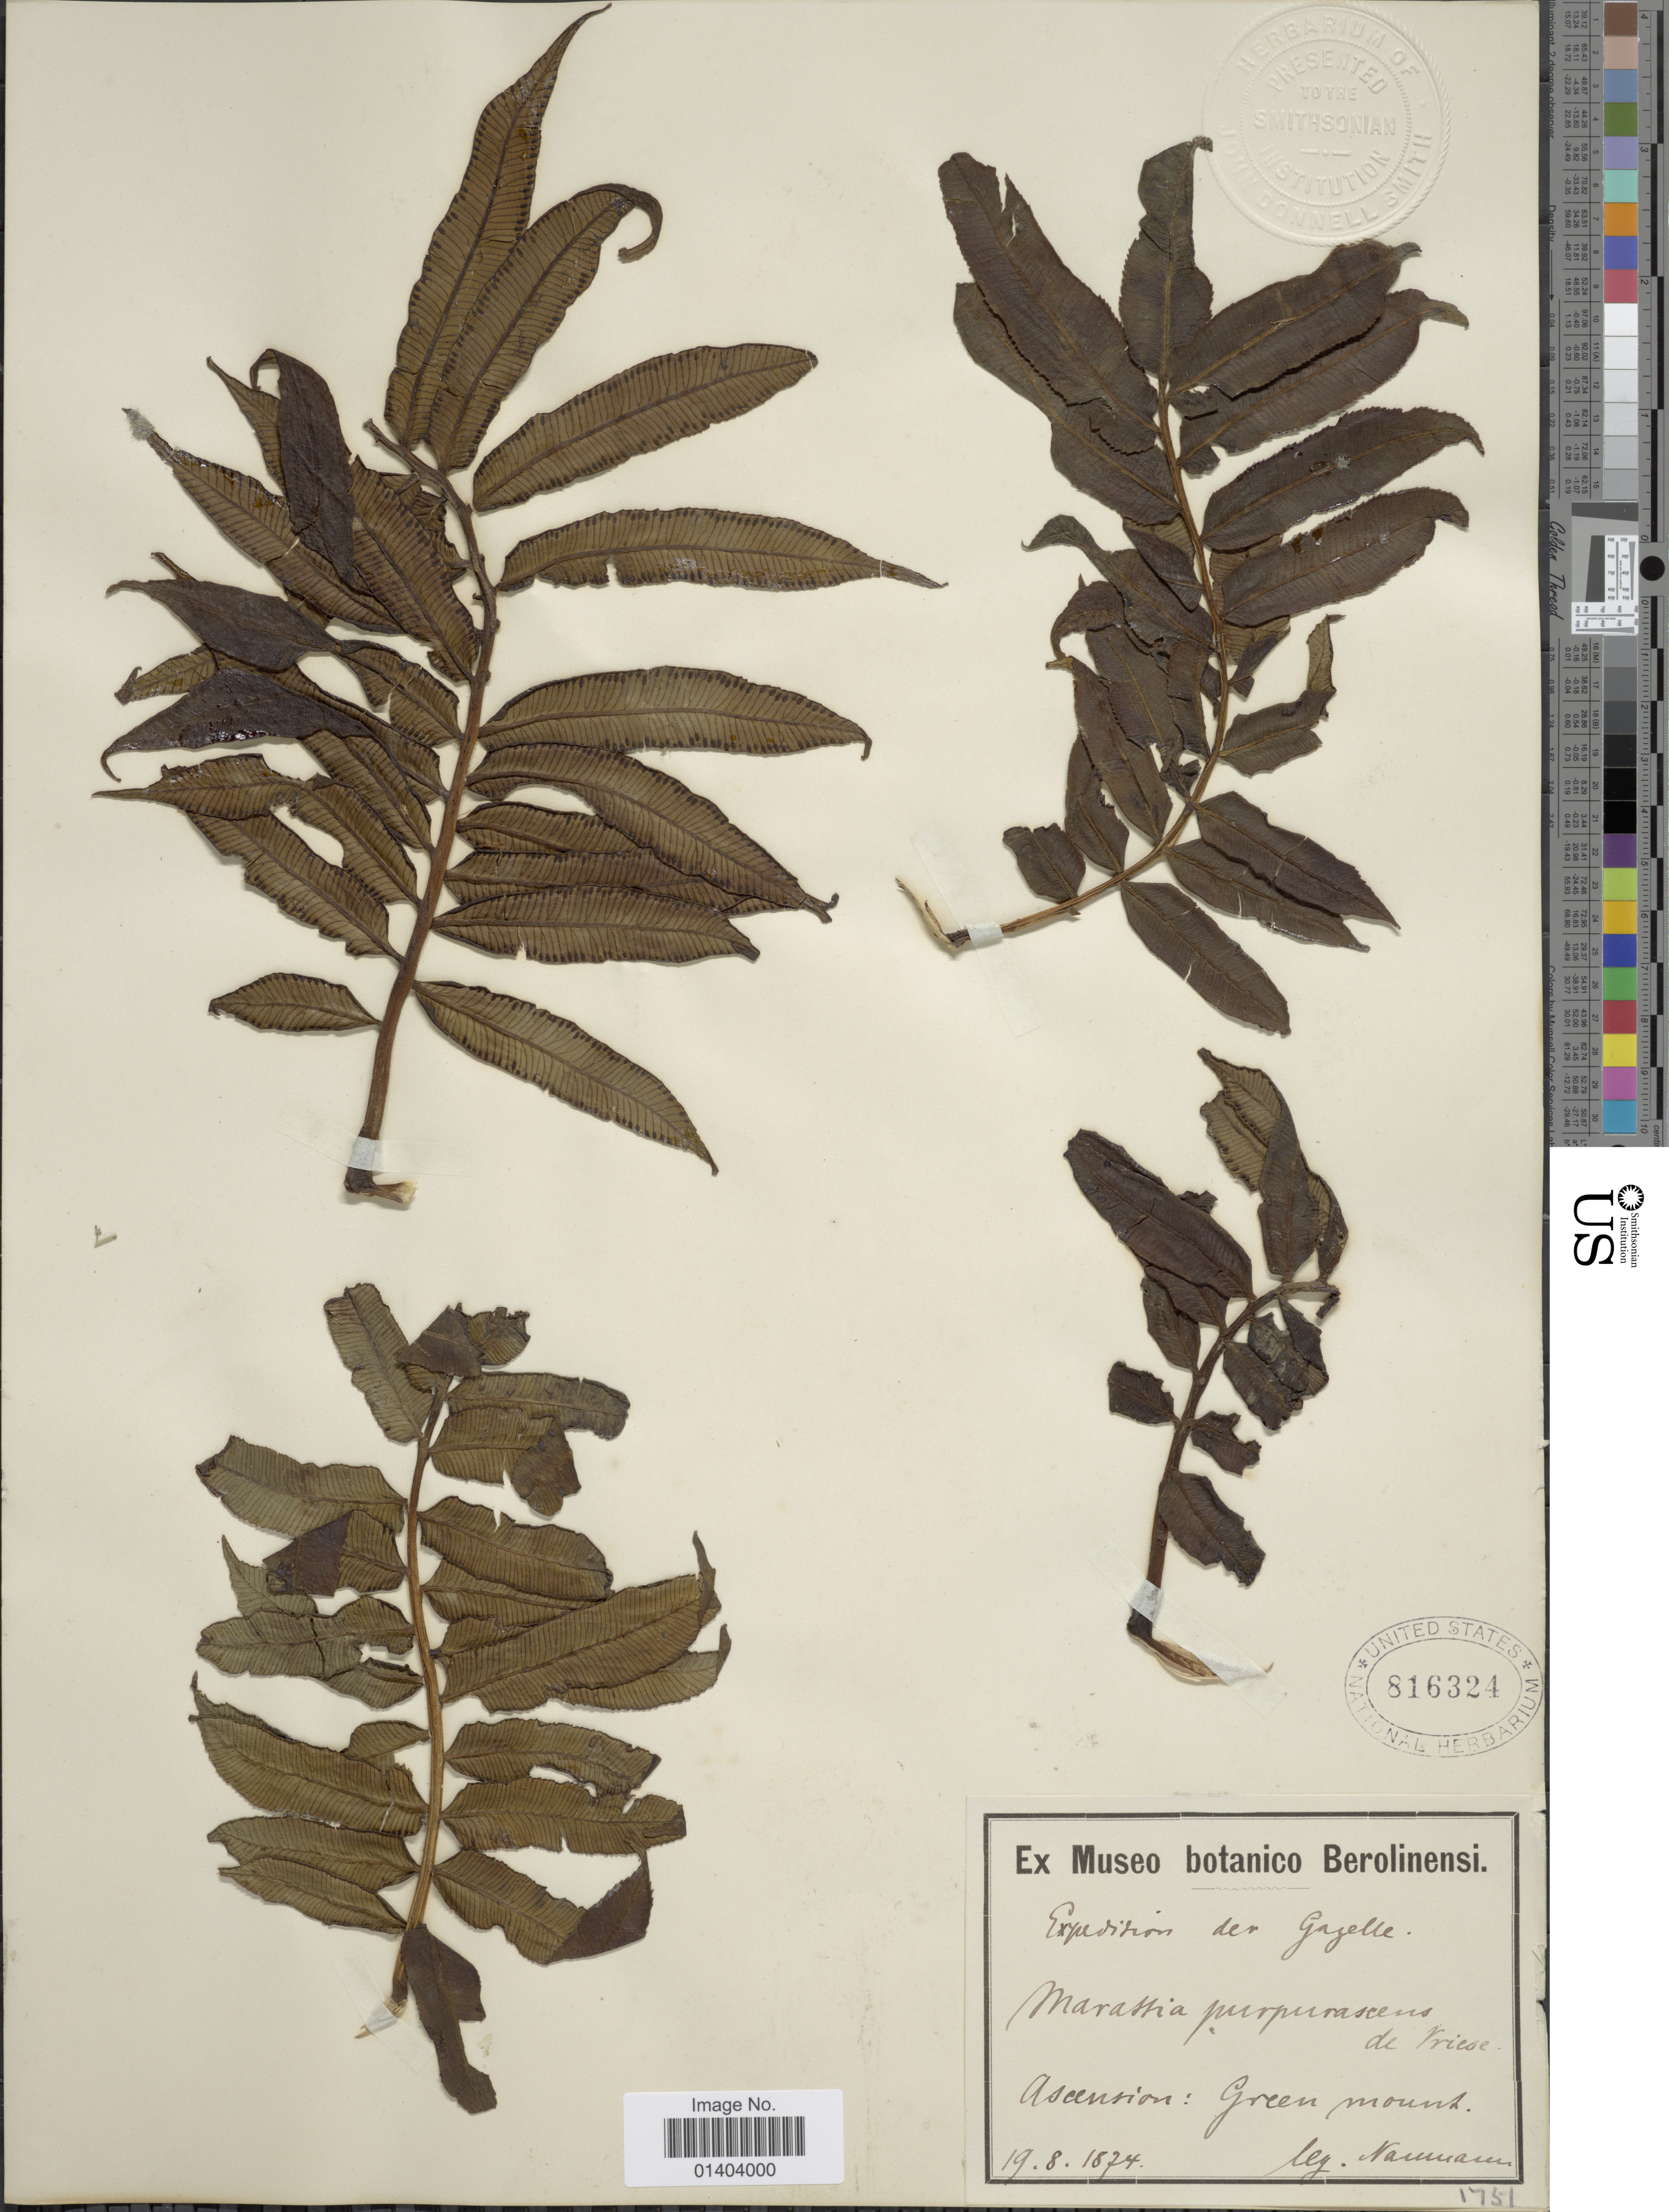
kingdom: Plantae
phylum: Tracheophyta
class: Polypodiopsida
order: Marattiales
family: Marattiaceae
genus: Ptisana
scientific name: Ptisana purpurascens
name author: (de Vriese) Murdock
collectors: -. Naumann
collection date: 1874-08-19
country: St. Helena Islands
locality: Ascension: Green mount [interpreted]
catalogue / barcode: US 816324